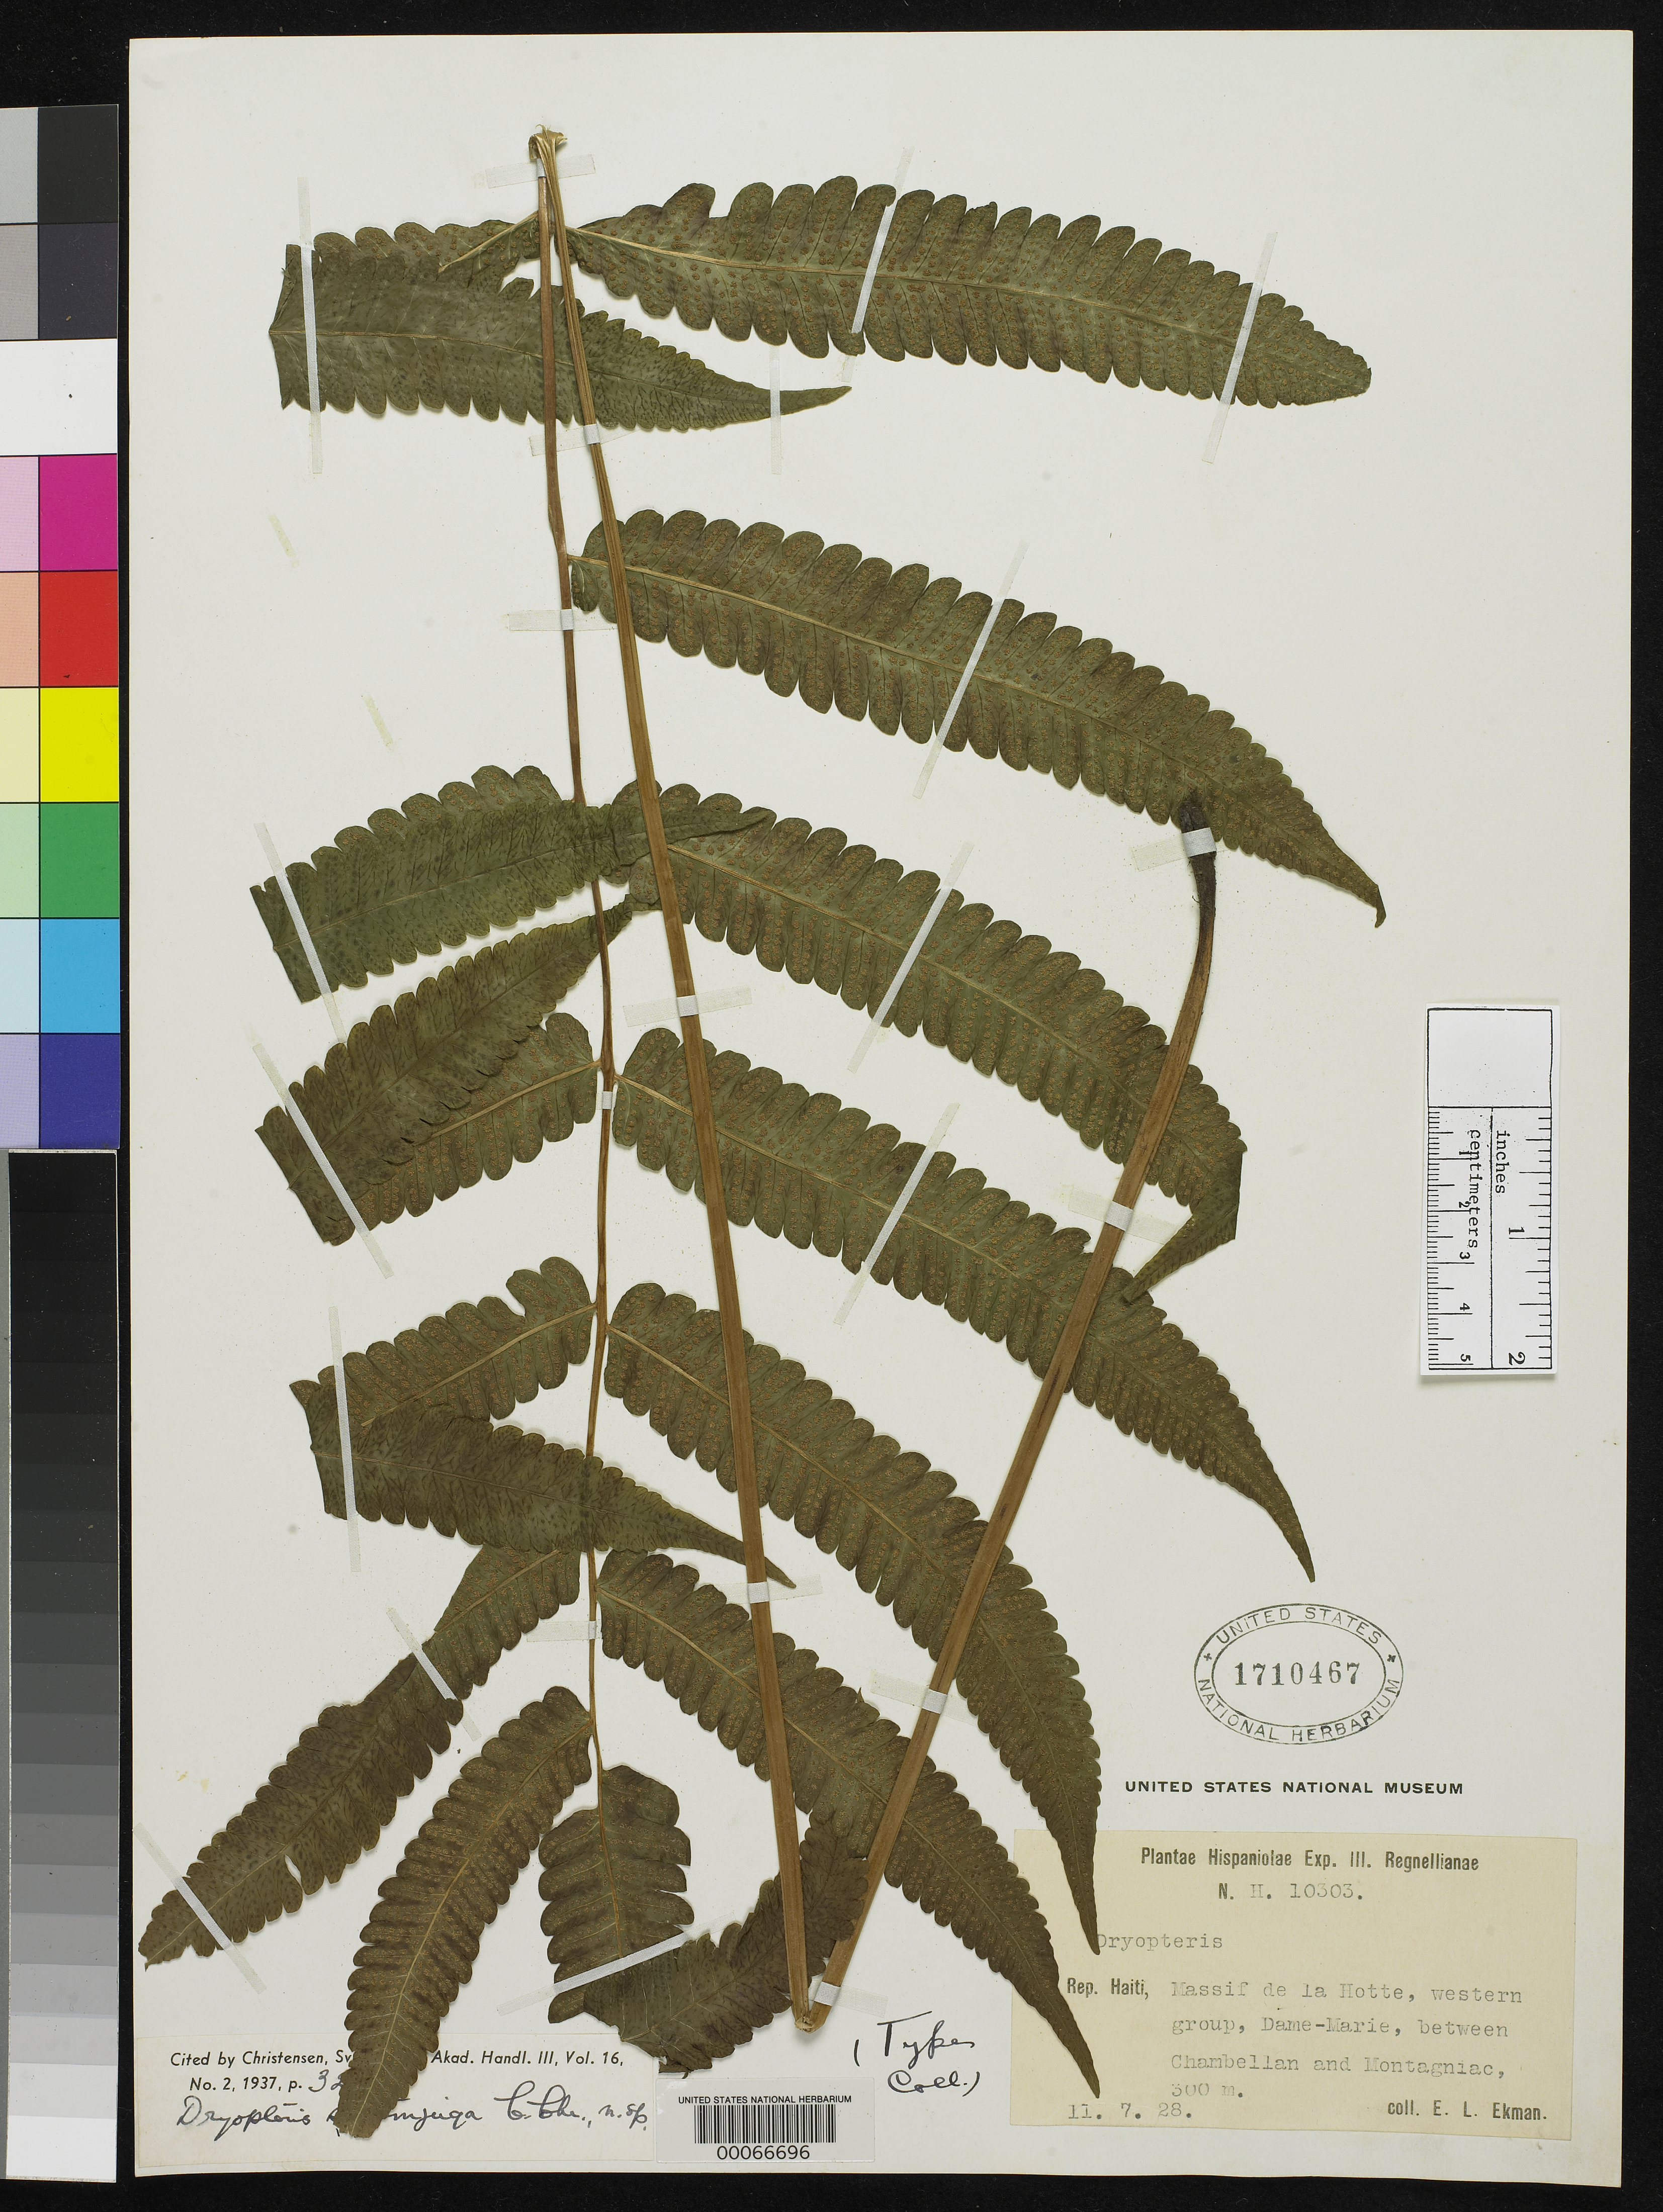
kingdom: Plantae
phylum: Tracheophyta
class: Polypodiopsida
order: Polypodiales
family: Dryopteridaceae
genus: Dryopteris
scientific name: Dryopteris septemjuga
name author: C. Chr.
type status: Isotype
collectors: E. L. Ekman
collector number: H10303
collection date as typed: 11 Jul 1928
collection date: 1928-07-11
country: Haiti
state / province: Sud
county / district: Hotte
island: Hispaniola Island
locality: W group, Dame Marie.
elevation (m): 400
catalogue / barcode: US 1710467